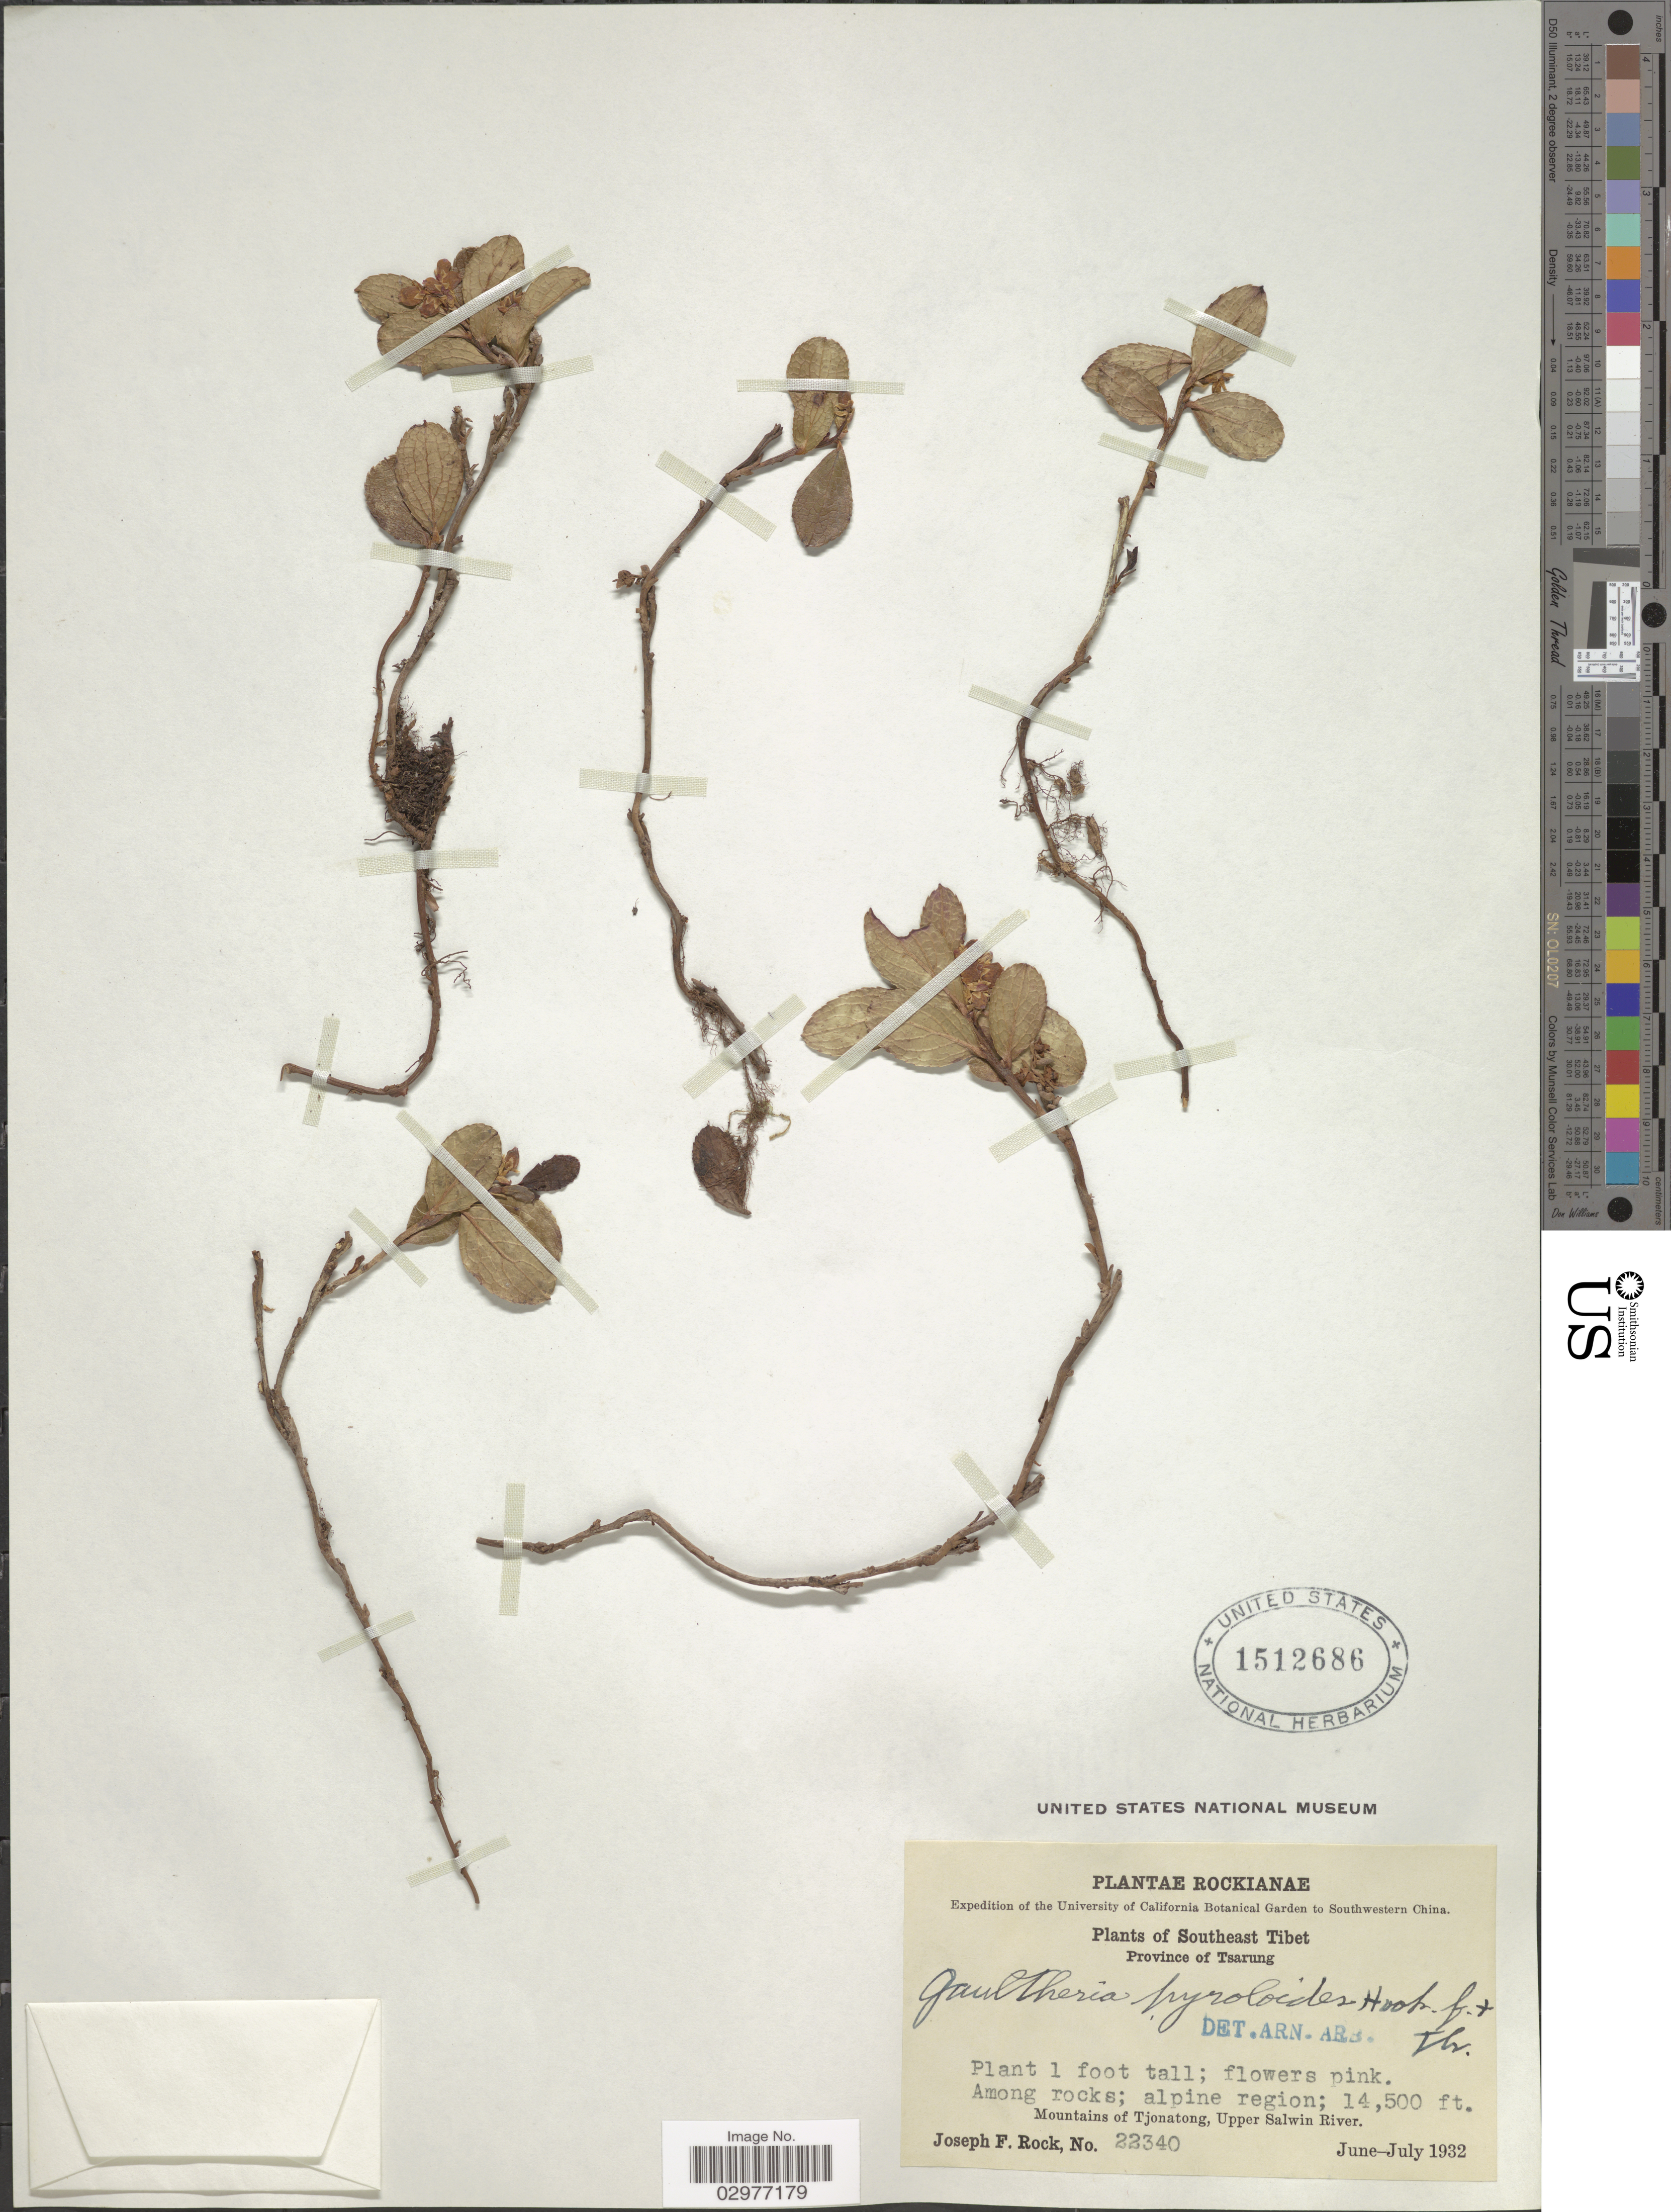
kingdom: Plantae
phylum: Tracheophyta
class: Magnoliopsida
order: Ericales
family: Ericaceae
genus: Gaultheria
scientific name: Gaultheria pyroloides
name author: Hook. f. & Thomson ex Miq.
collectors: J. F. Rock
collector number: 22340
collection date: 1932-06/1932-07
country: China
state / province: Xizang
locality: Southeast Tibet. Province of Tsarung. Among rocks; alpine region. Mountains of Tjonatong, Upper Salwin River.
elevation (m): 4420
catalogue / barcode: US 1512686